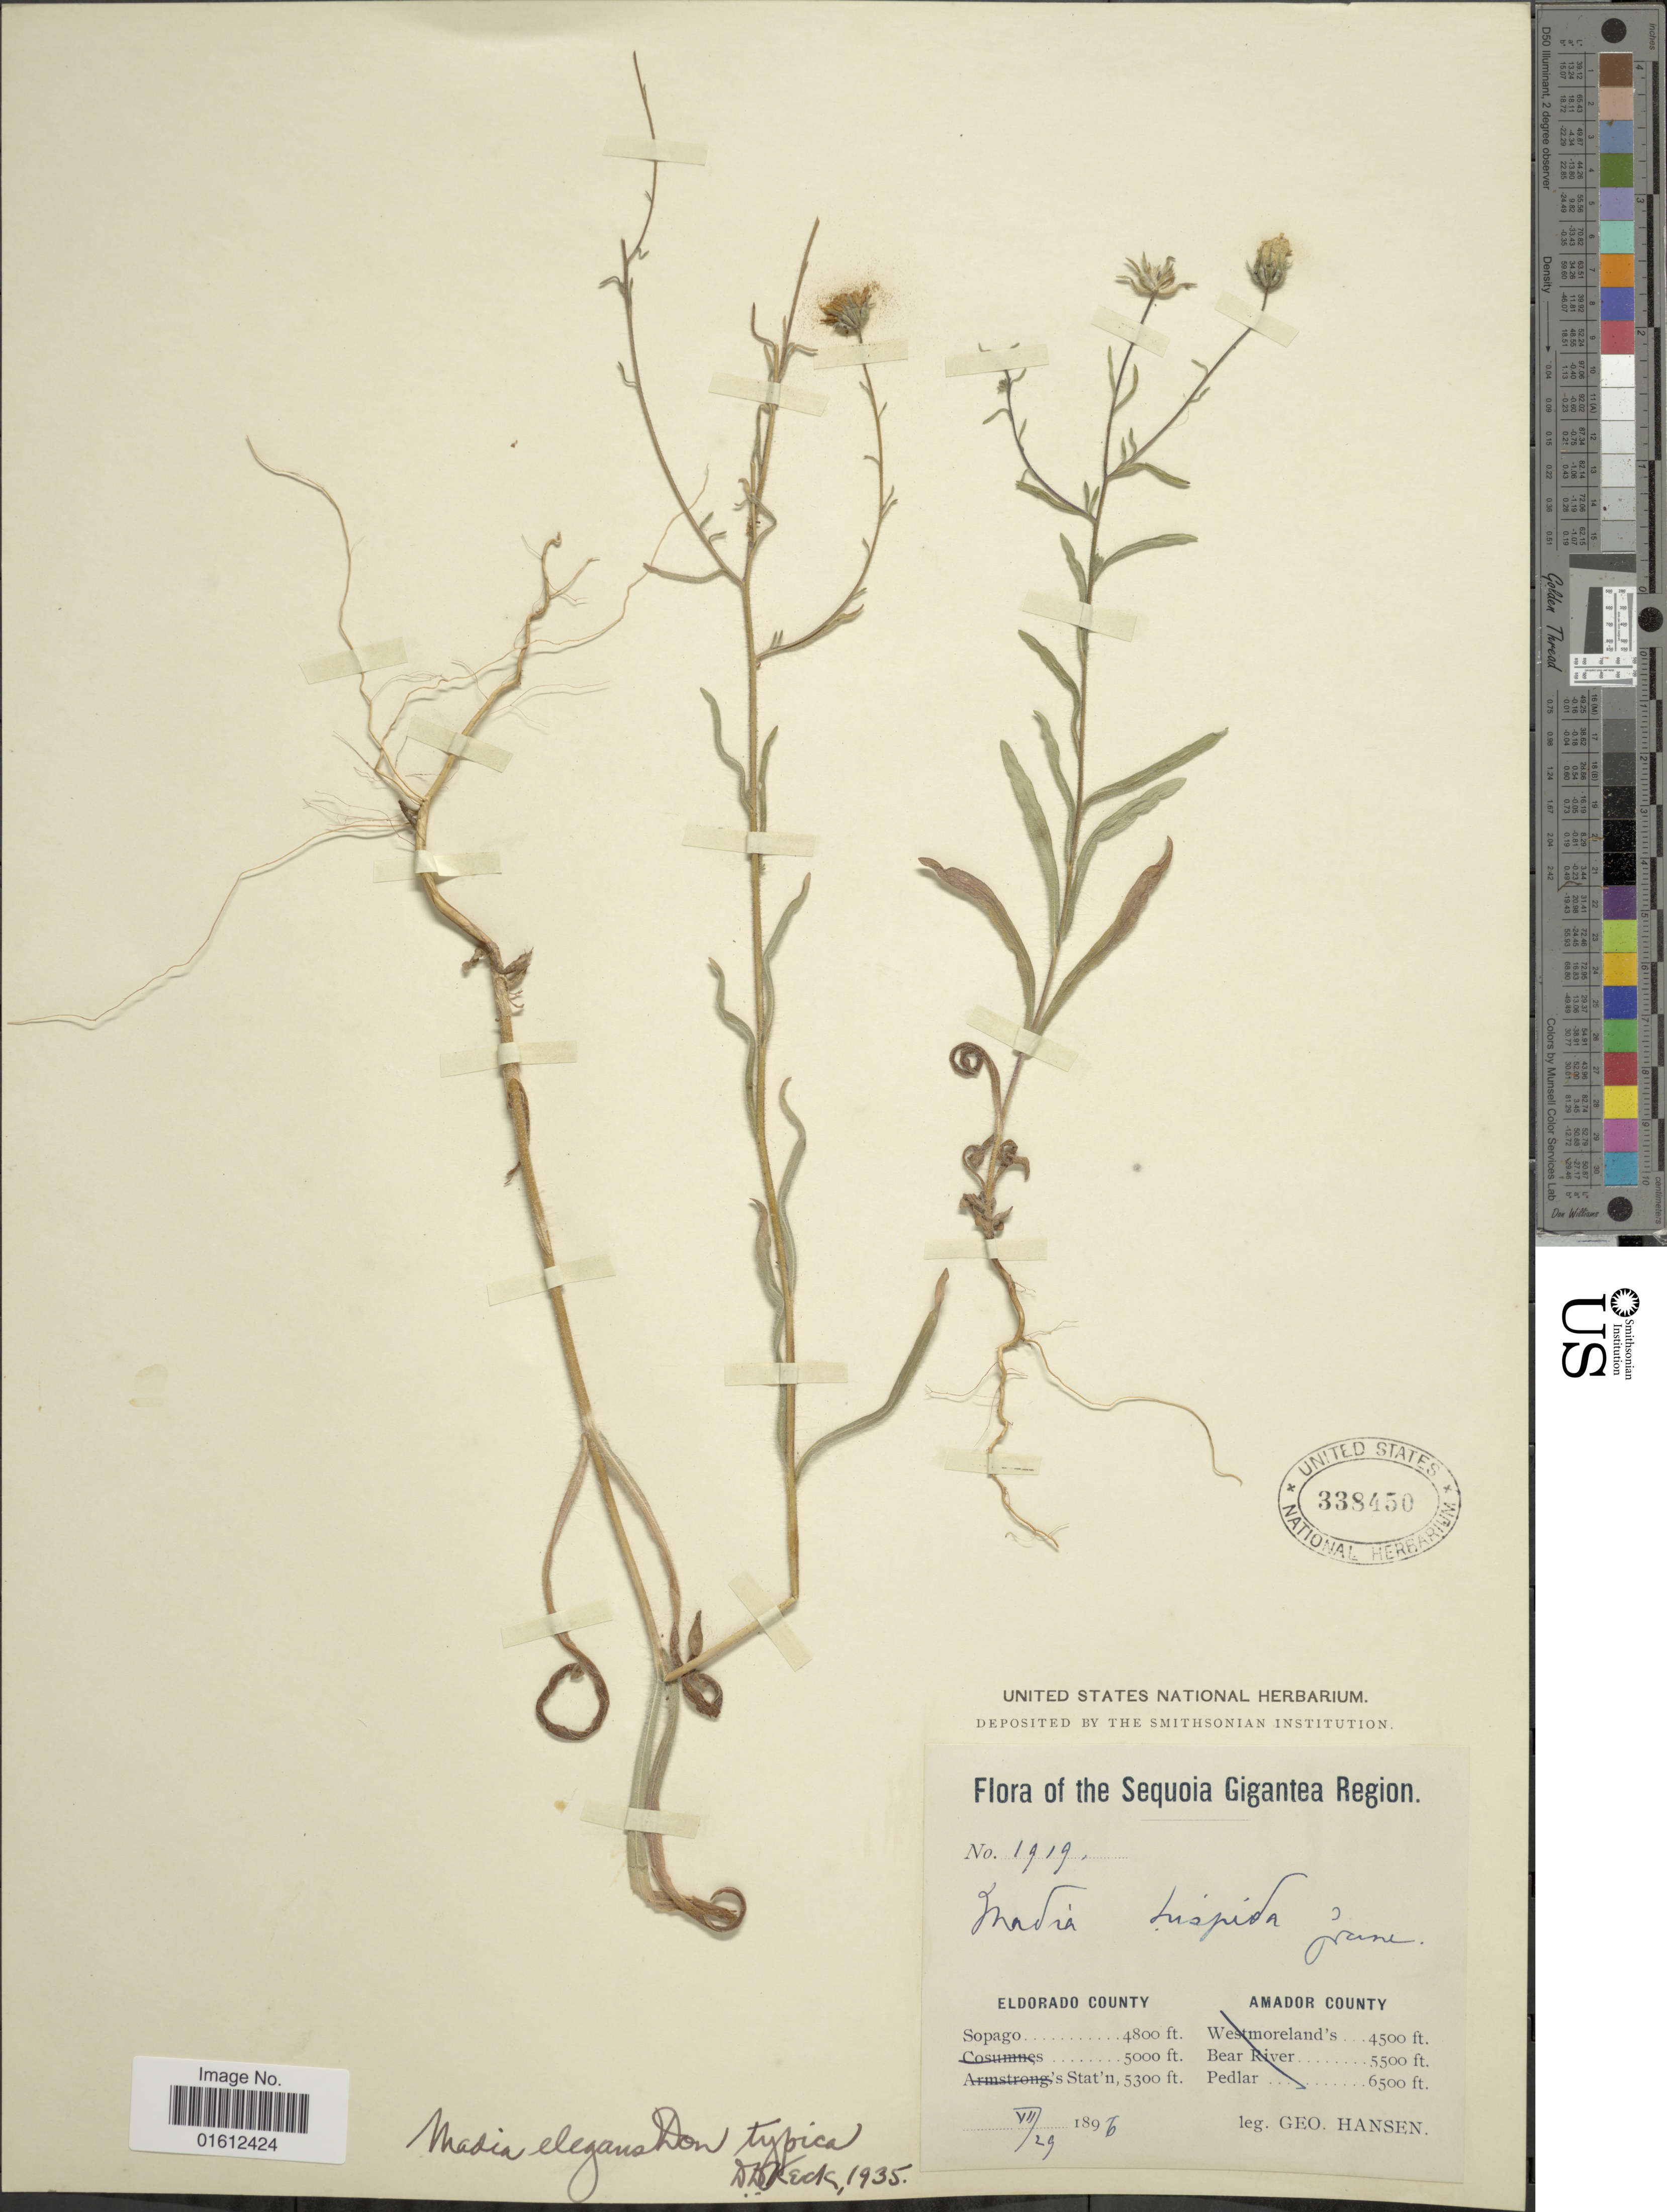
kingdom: Plantae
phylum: Tracheophyta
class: Magnoliopsida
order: Asterales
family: Asteraceae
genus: Madia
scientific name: Madia elegans subsp. elegans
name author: D. Don ex Lindl.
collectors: G. Hansen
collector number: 1919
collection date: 1896-07-29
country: United States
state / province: California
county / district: El Dorado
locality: Sequoia Gigantea Region. Eldorado County. Amador County. Sopago.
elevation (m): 1463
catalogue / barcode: US 338450